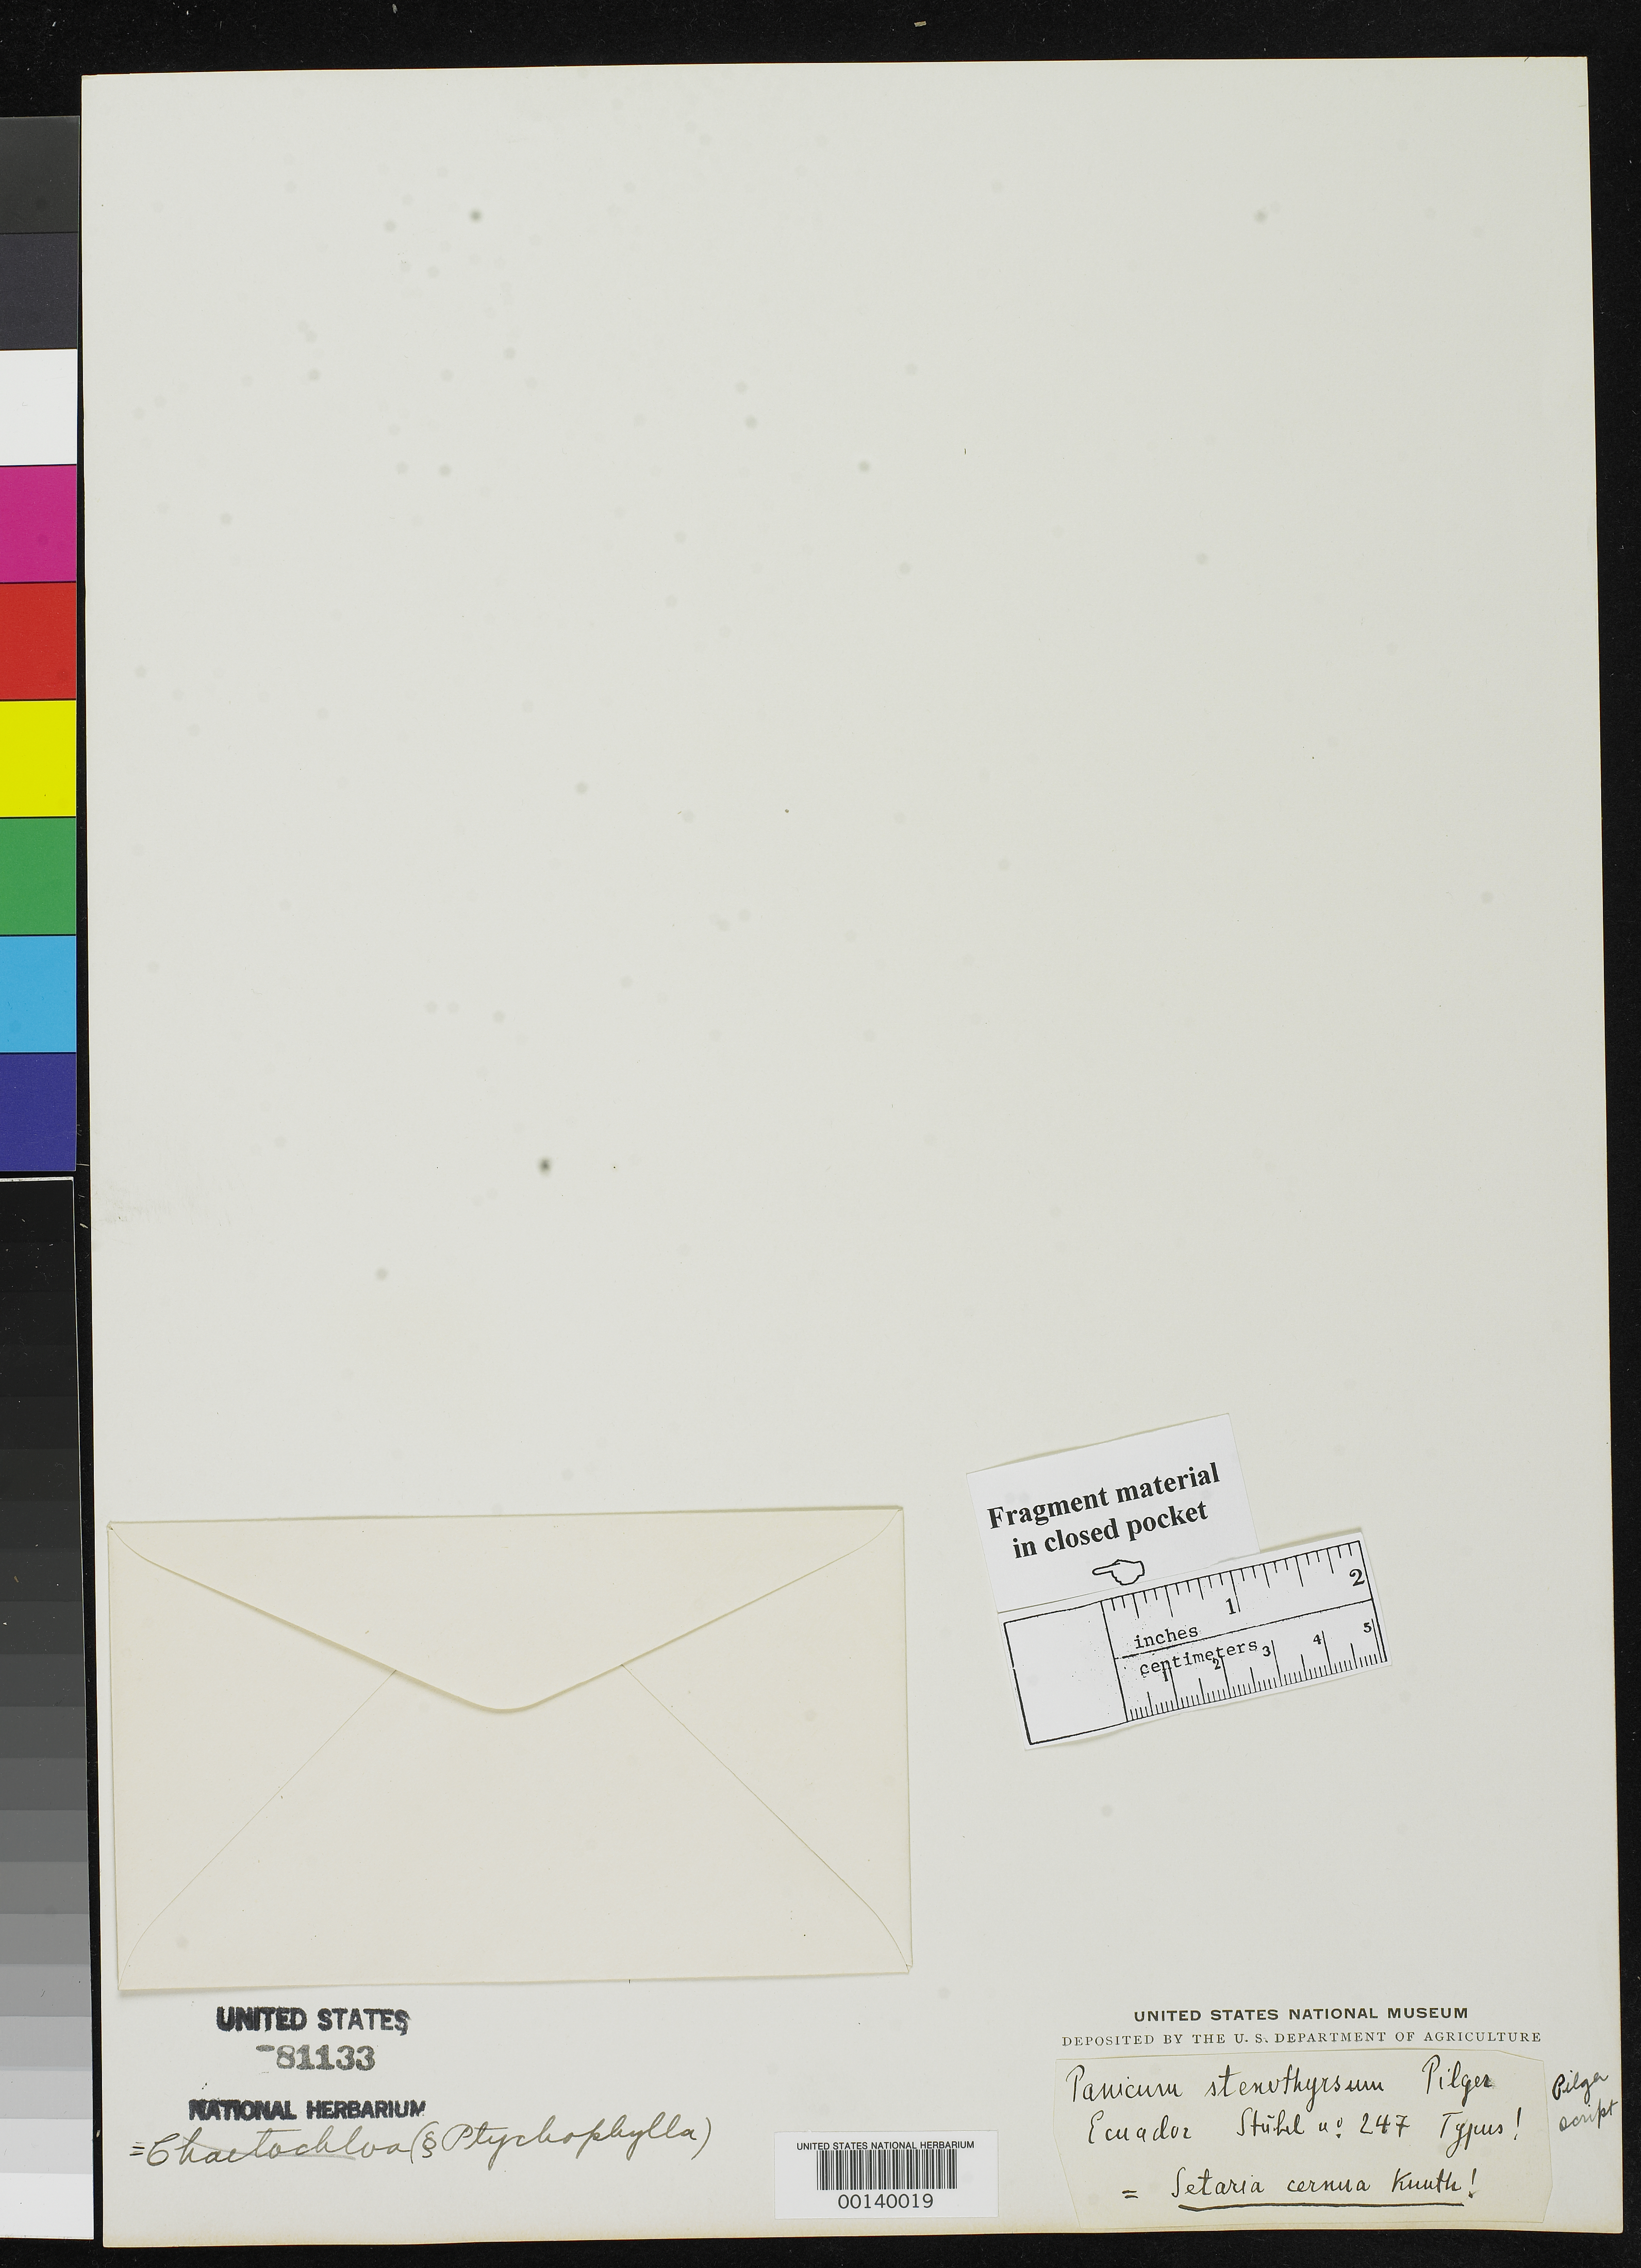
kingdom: Plantae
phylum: Tracheophyta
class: Liliopsida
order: Poales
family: Poaceae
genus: Panicum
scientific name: Panicum stenothyrsum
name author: Pilg.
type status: Type Fragment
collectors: M. Steubel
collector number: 247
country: Ecuador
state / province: Chimborazo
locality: Riobamba, Penipe.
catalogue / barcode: US 81133